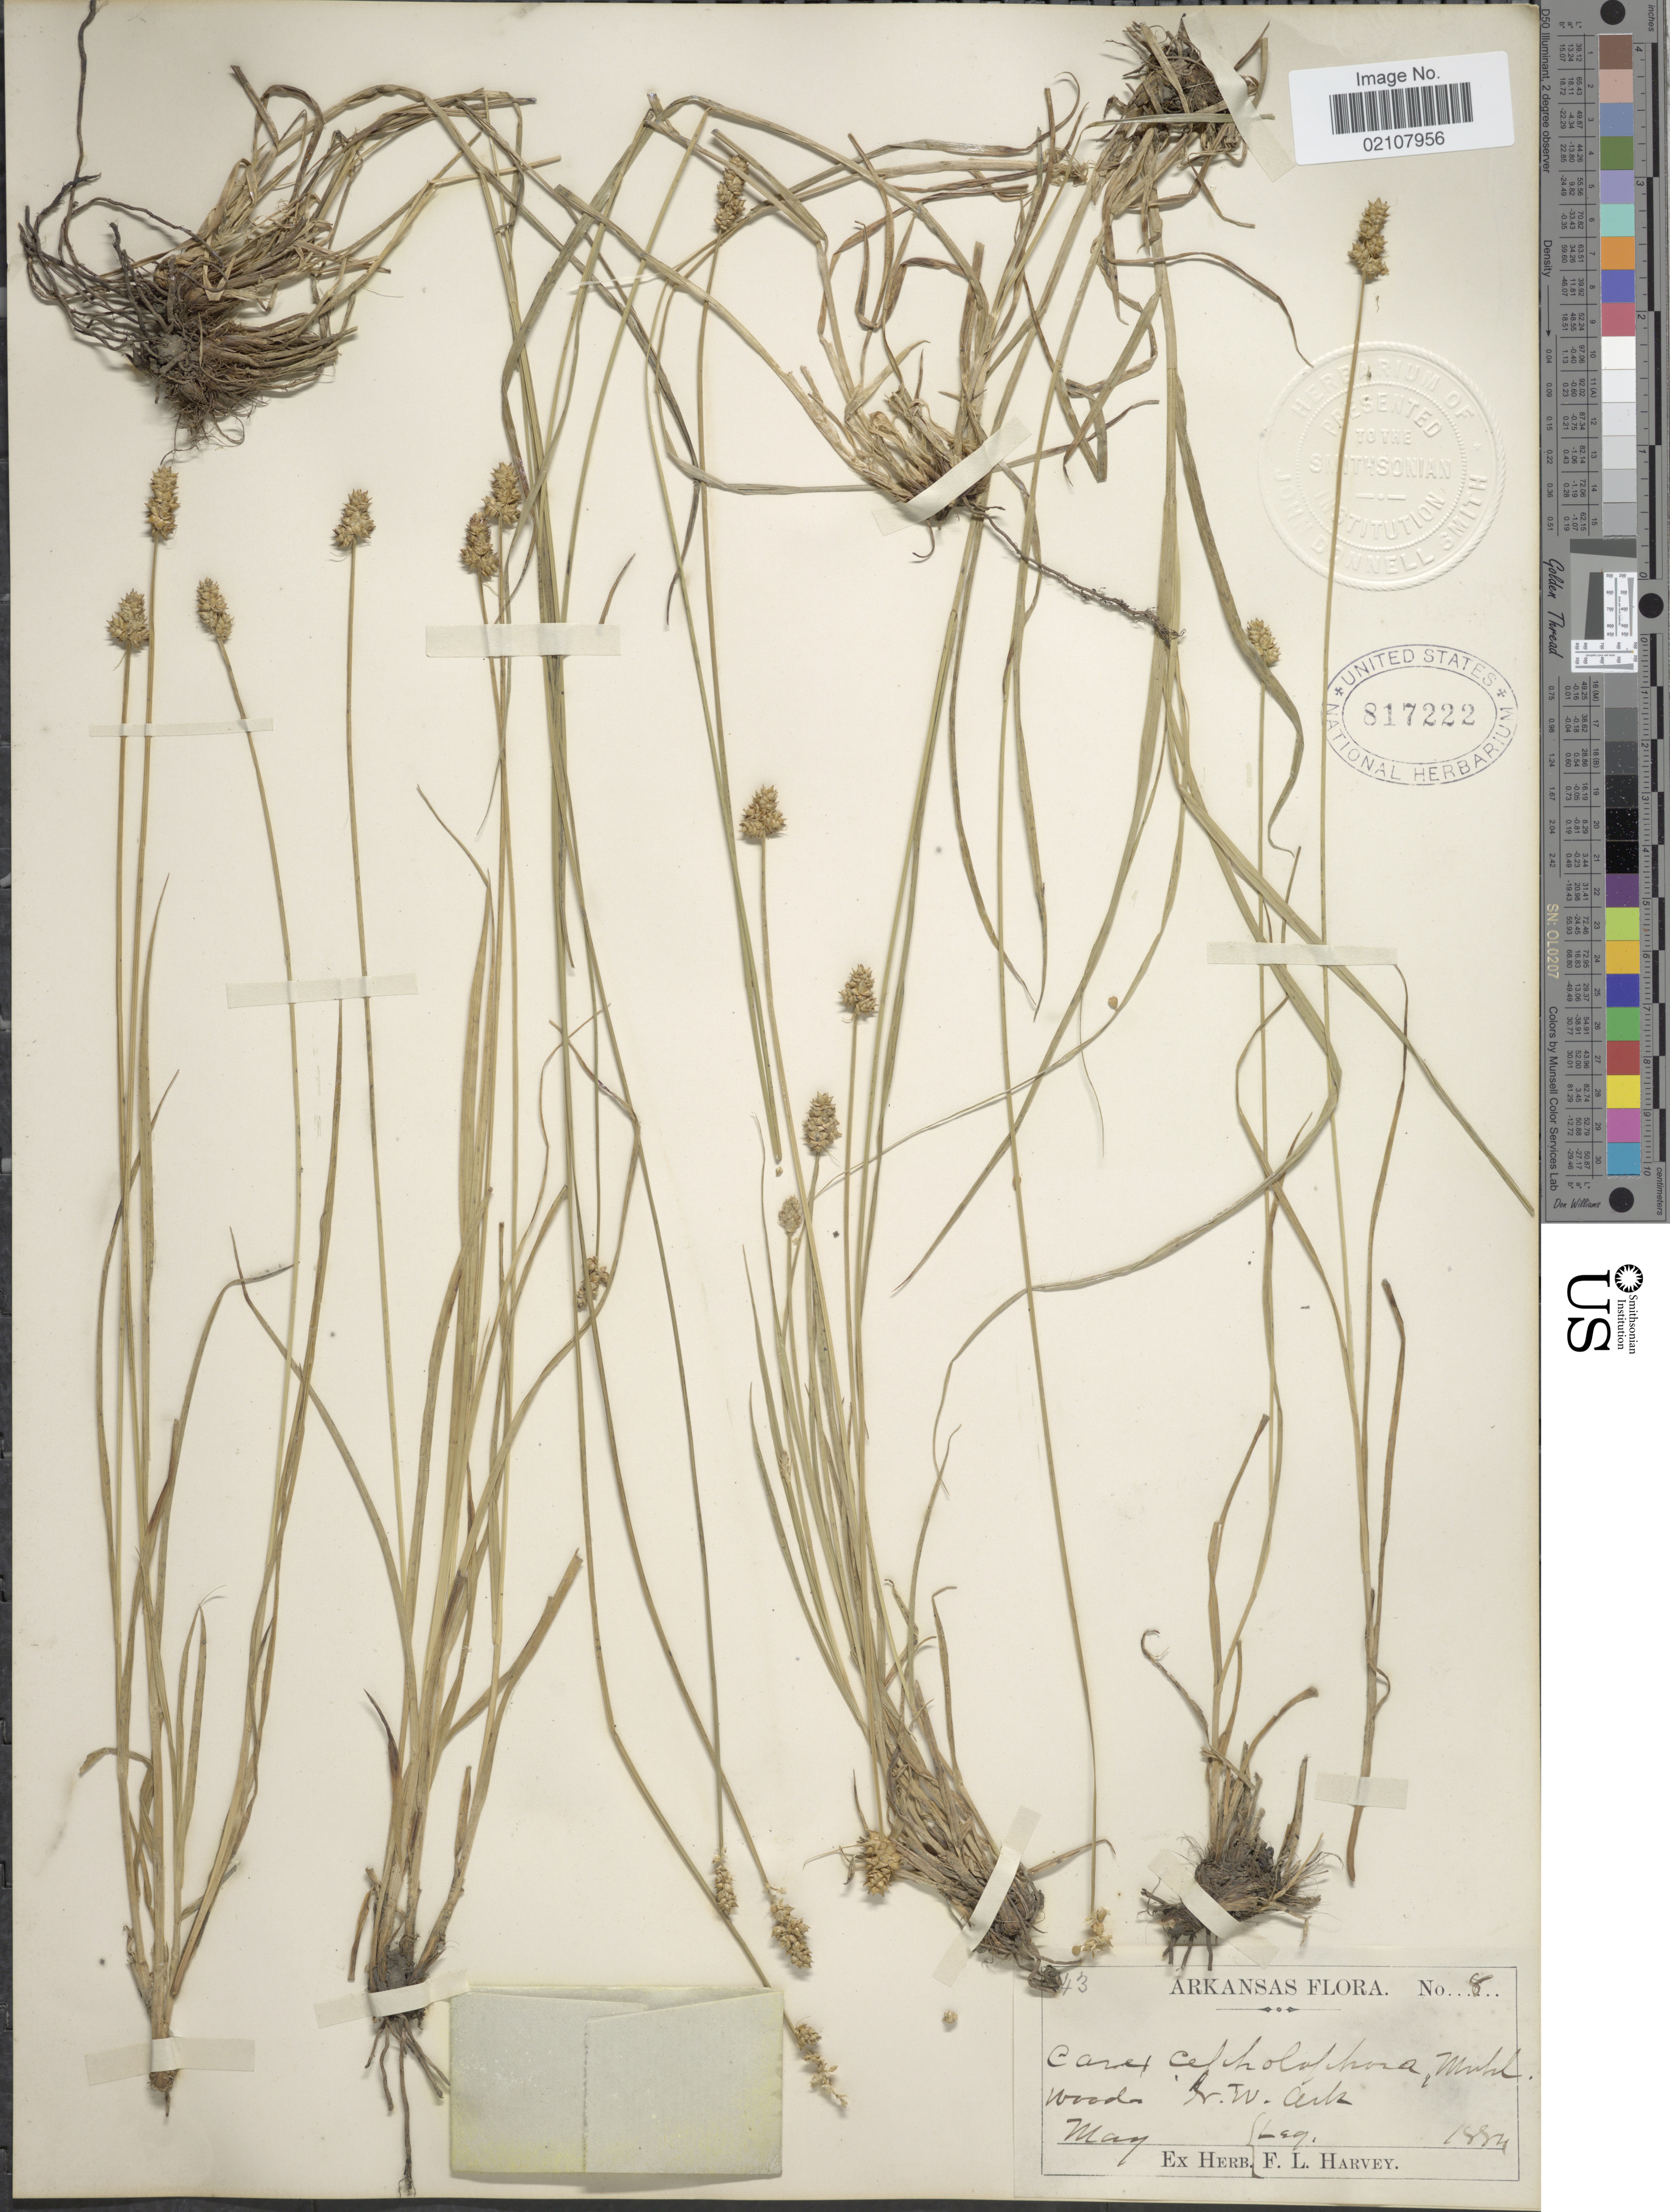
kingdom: Plantae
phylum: Tracheophyta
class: Liliopsida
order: Poales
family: Cyperaceae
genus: Carex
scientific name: Carex cephalophora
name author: Muhl. ex Willd.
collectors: F. L. Harvey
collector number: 43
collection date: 1884-05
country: United States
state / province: Arkansas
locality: Woods, N.W. Ark.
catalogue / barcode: US 817222